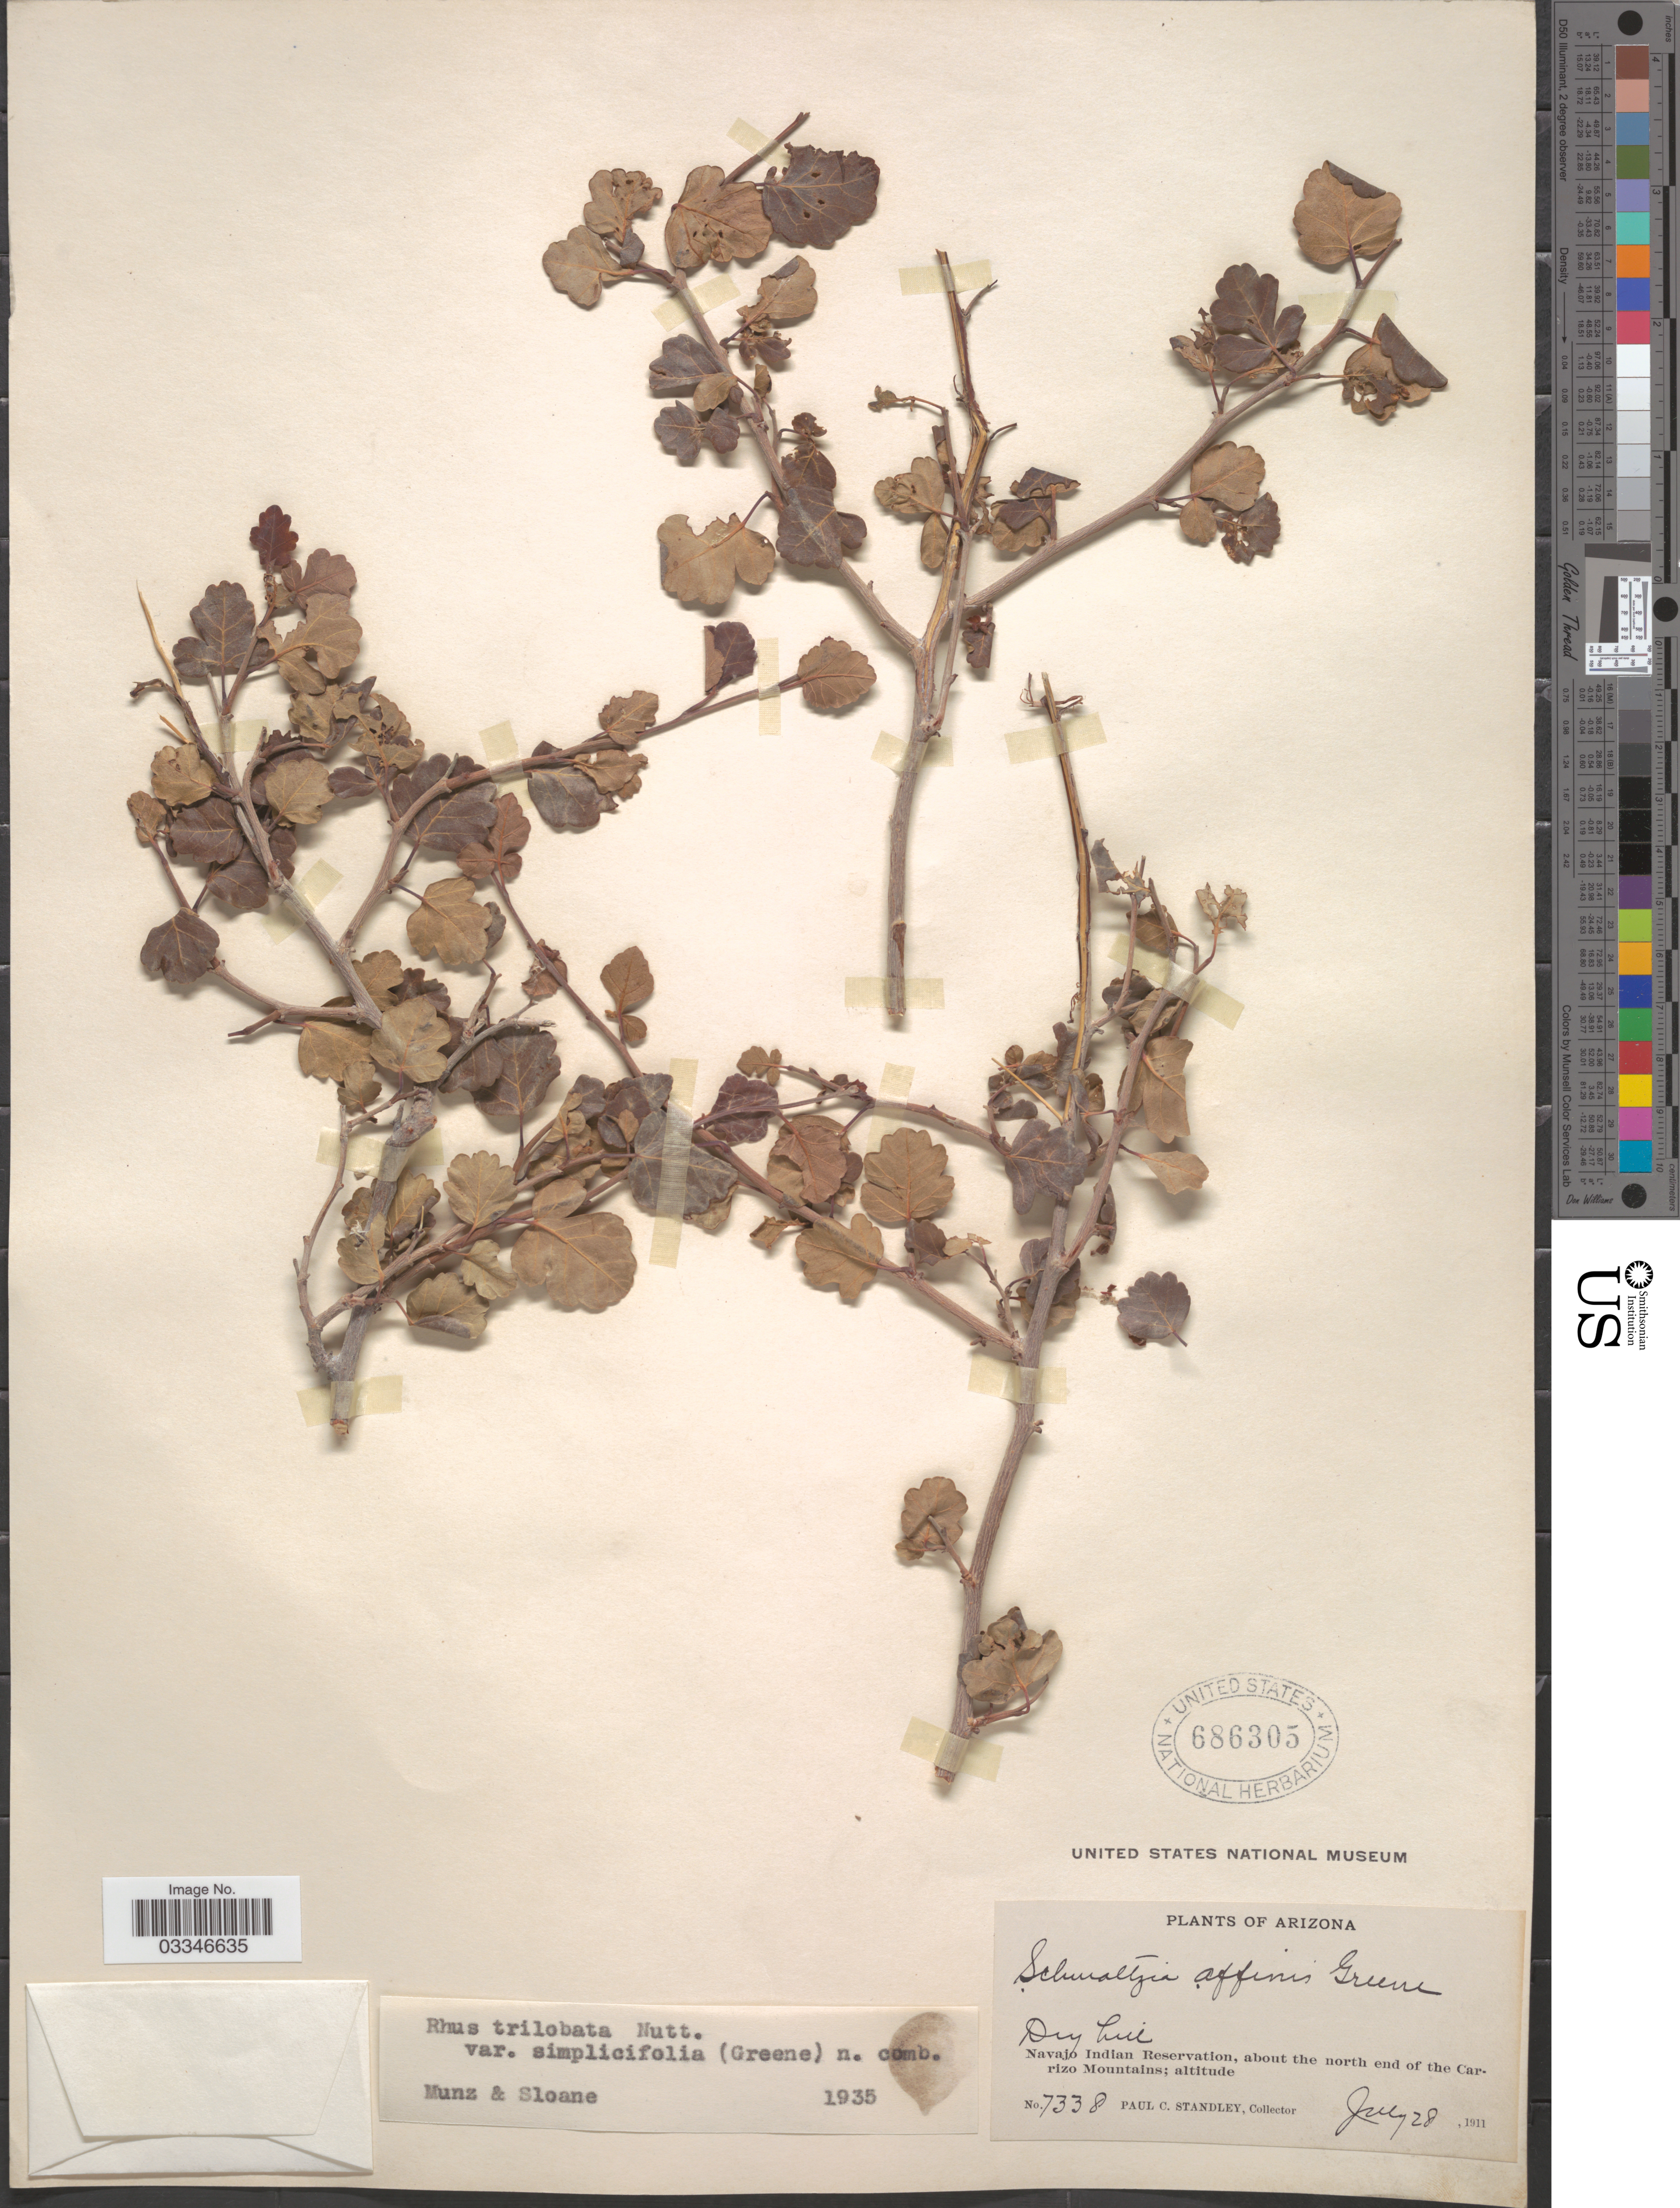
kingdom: Plantae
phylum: Tracheophyta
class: Magnoliopsida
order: Sapindales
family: Anacardiaceae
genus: Rhus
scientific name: Rhus trilobata var. simplicifolia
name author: (Greene) F.A. Barkley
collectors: P. C. Standley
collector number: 7338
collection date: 1911-07-28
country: United States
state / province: Arizona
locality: Navajo Indian Reservation, about the north end of the Carizo Mountains.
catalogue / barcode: US 686305